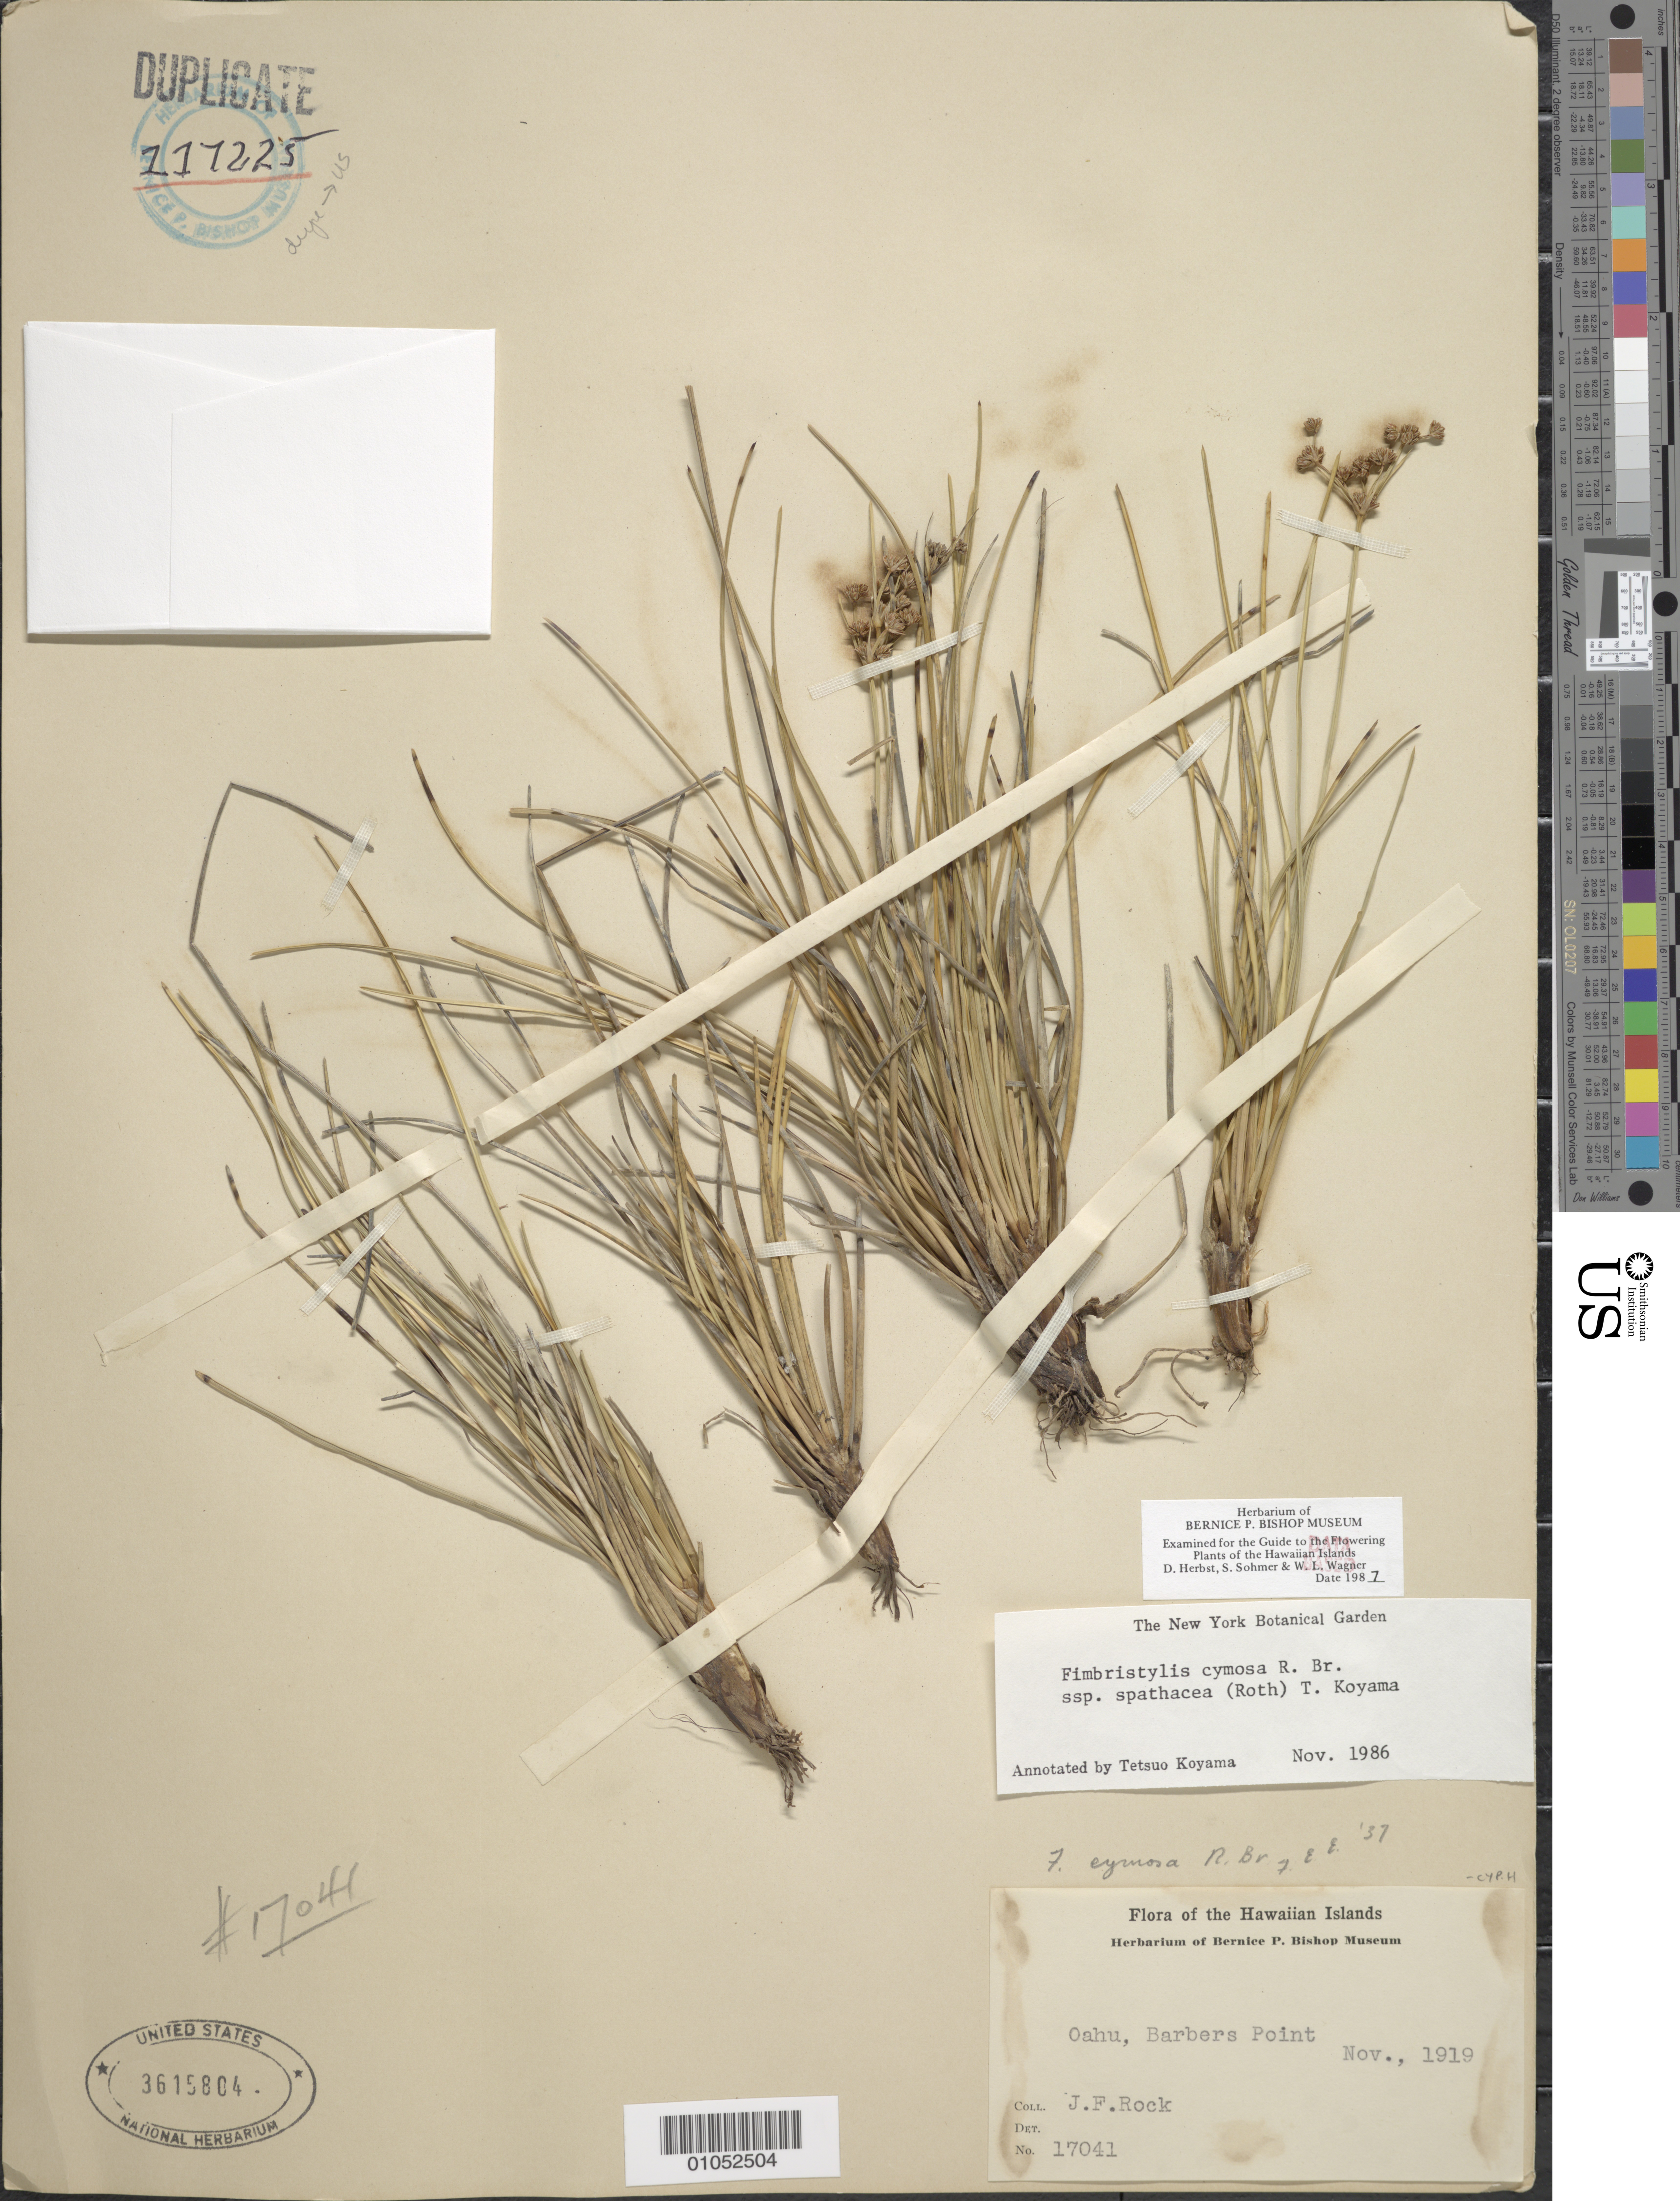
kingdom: Plantae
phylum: Tracheophyta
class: Liliopsida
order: Poales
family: Cyperaceae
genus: Fimbristylis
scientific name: Fimbristylis cymosa subsp. spathacea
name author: (Roth) T. Koyama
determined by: Herbst, D. R.; Sohmer, S. H.; Wagner, W. L.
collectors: J. F. Rock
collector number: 17041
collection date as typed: Nov 1919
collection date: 1919-11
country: United States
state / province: Hawaii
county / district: Honolulu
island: Oahu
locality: Barbers Point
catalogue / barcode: US 3615804